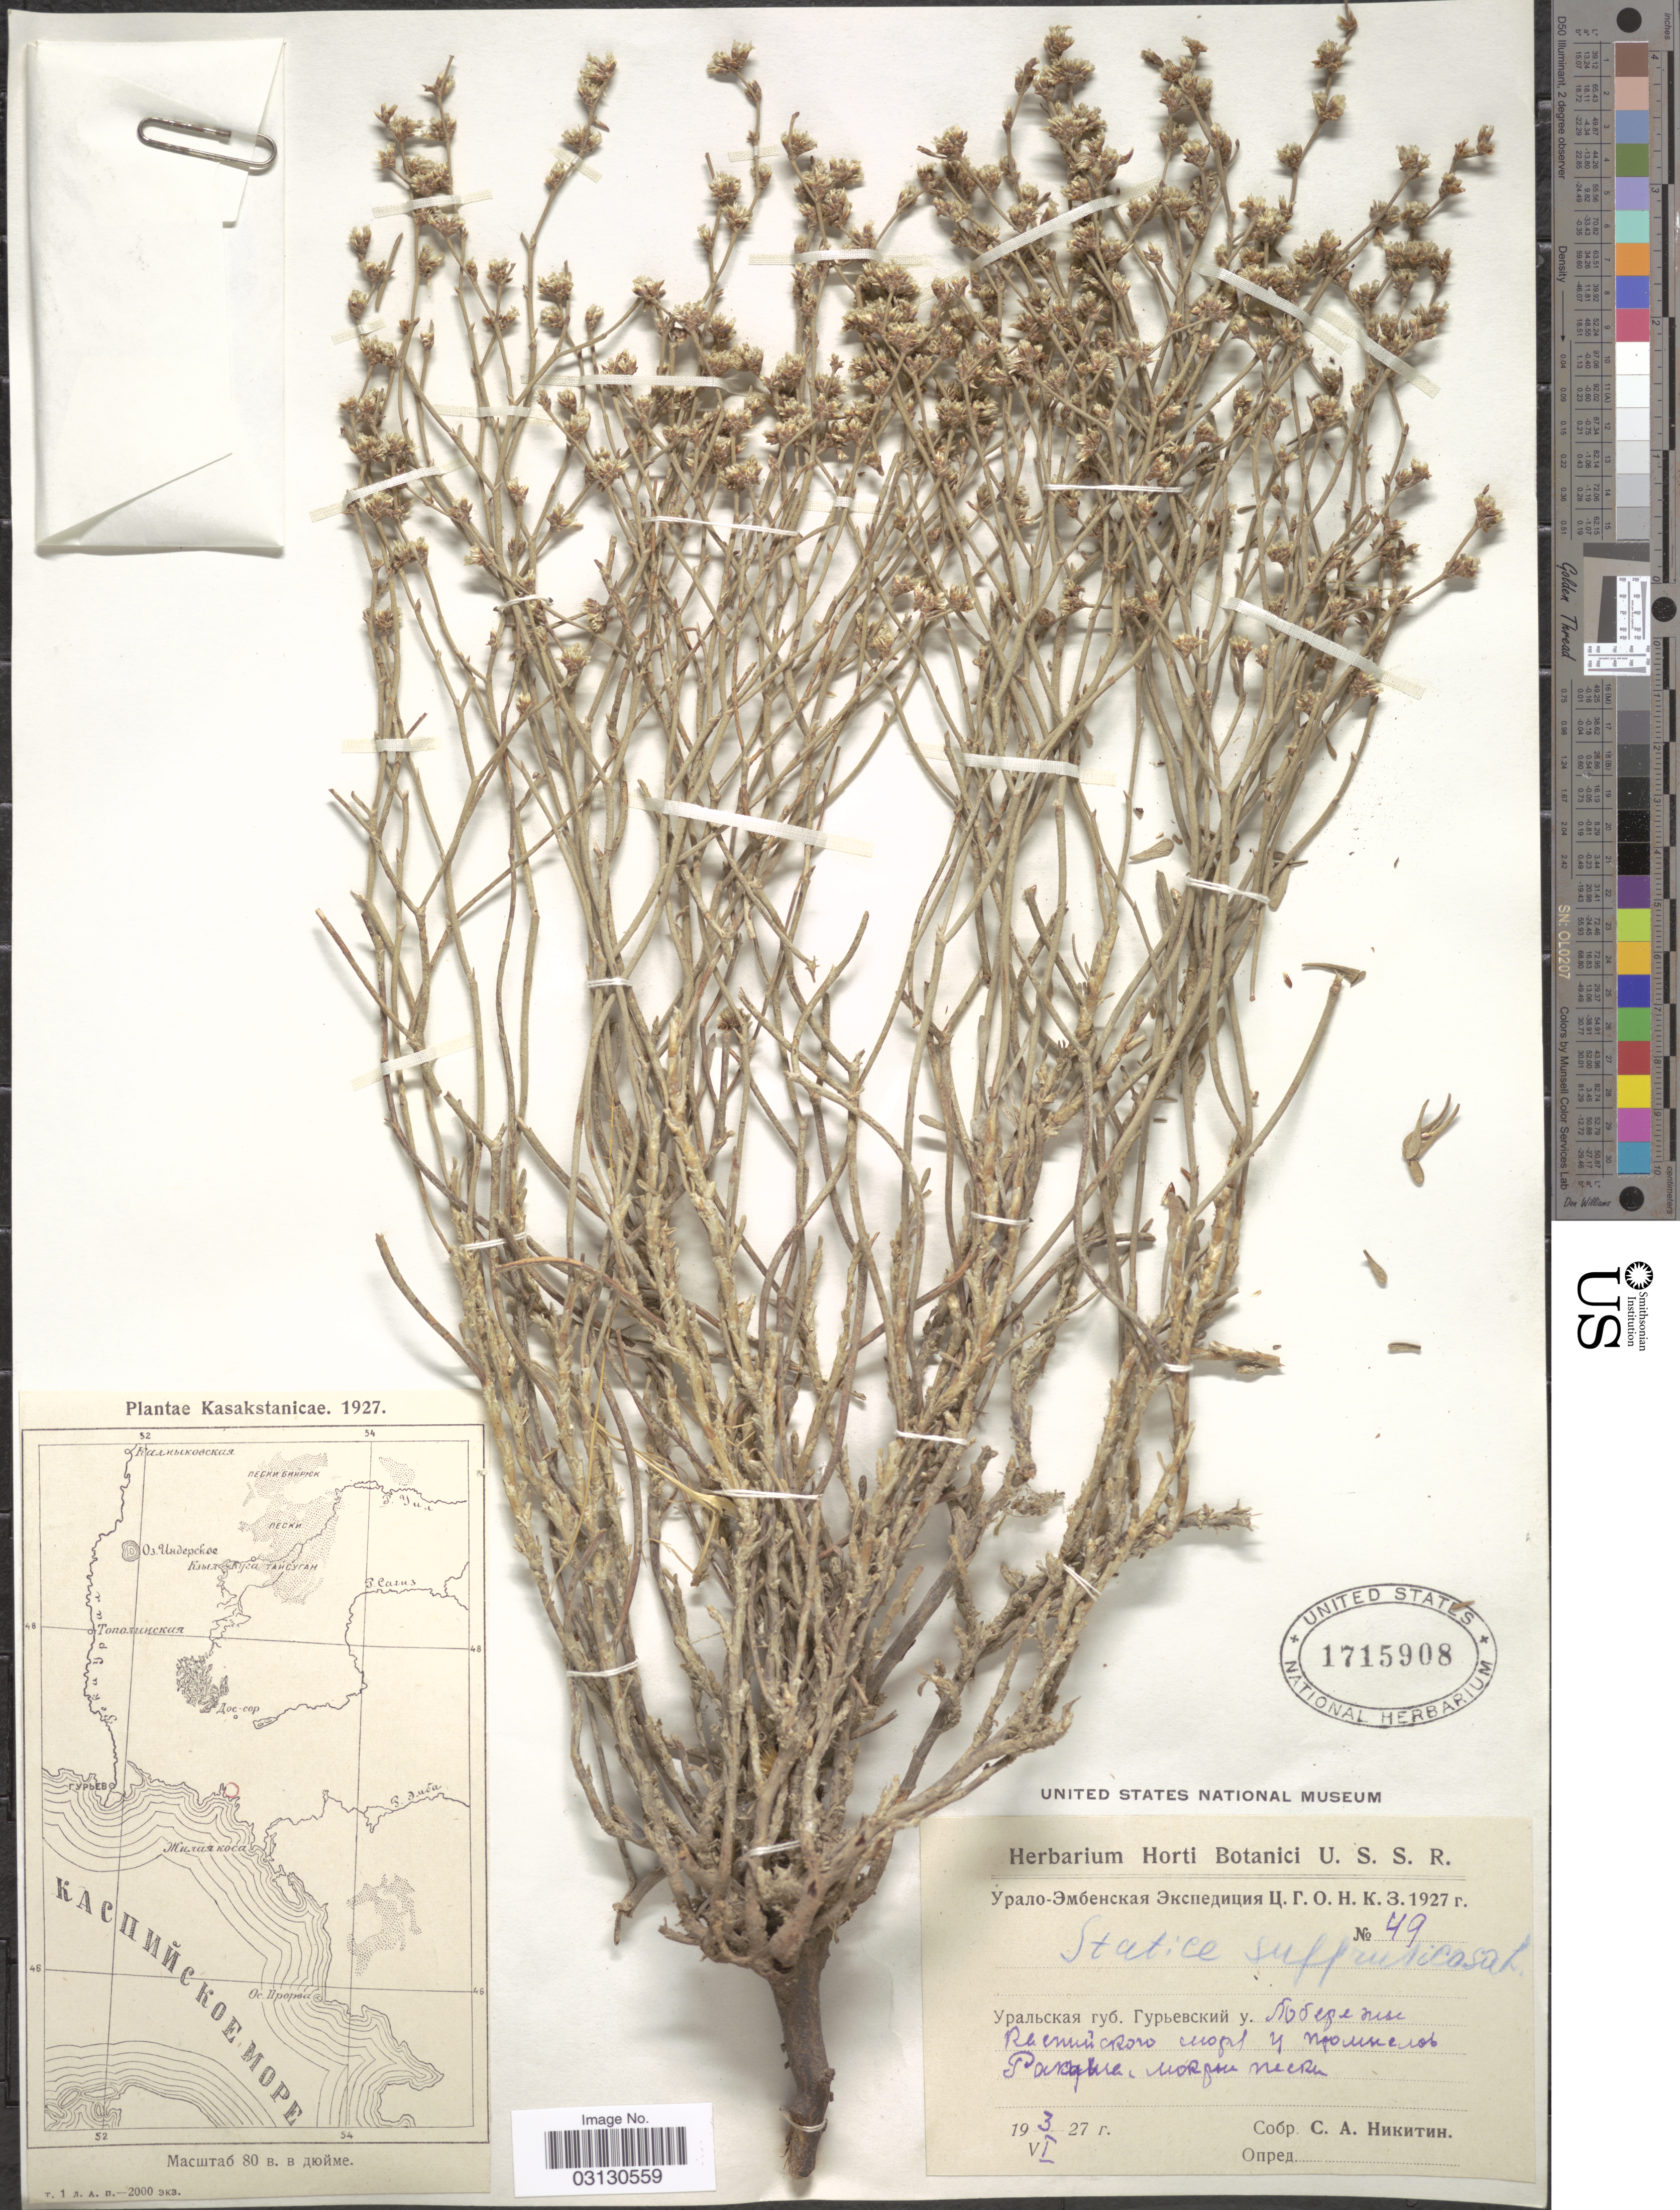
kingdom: Plantae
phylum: Tracheophyta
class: Magnoliopsida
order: Caryophyllales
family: Plumbaginaceae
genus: Limonium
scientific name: Limonium suffruticosum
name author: (L.) Kuntze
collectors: S. A. Nikitin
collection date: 1927-06-03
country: Kazakhstan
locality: Shore of Caspian Sea.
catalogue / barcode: US 1715908